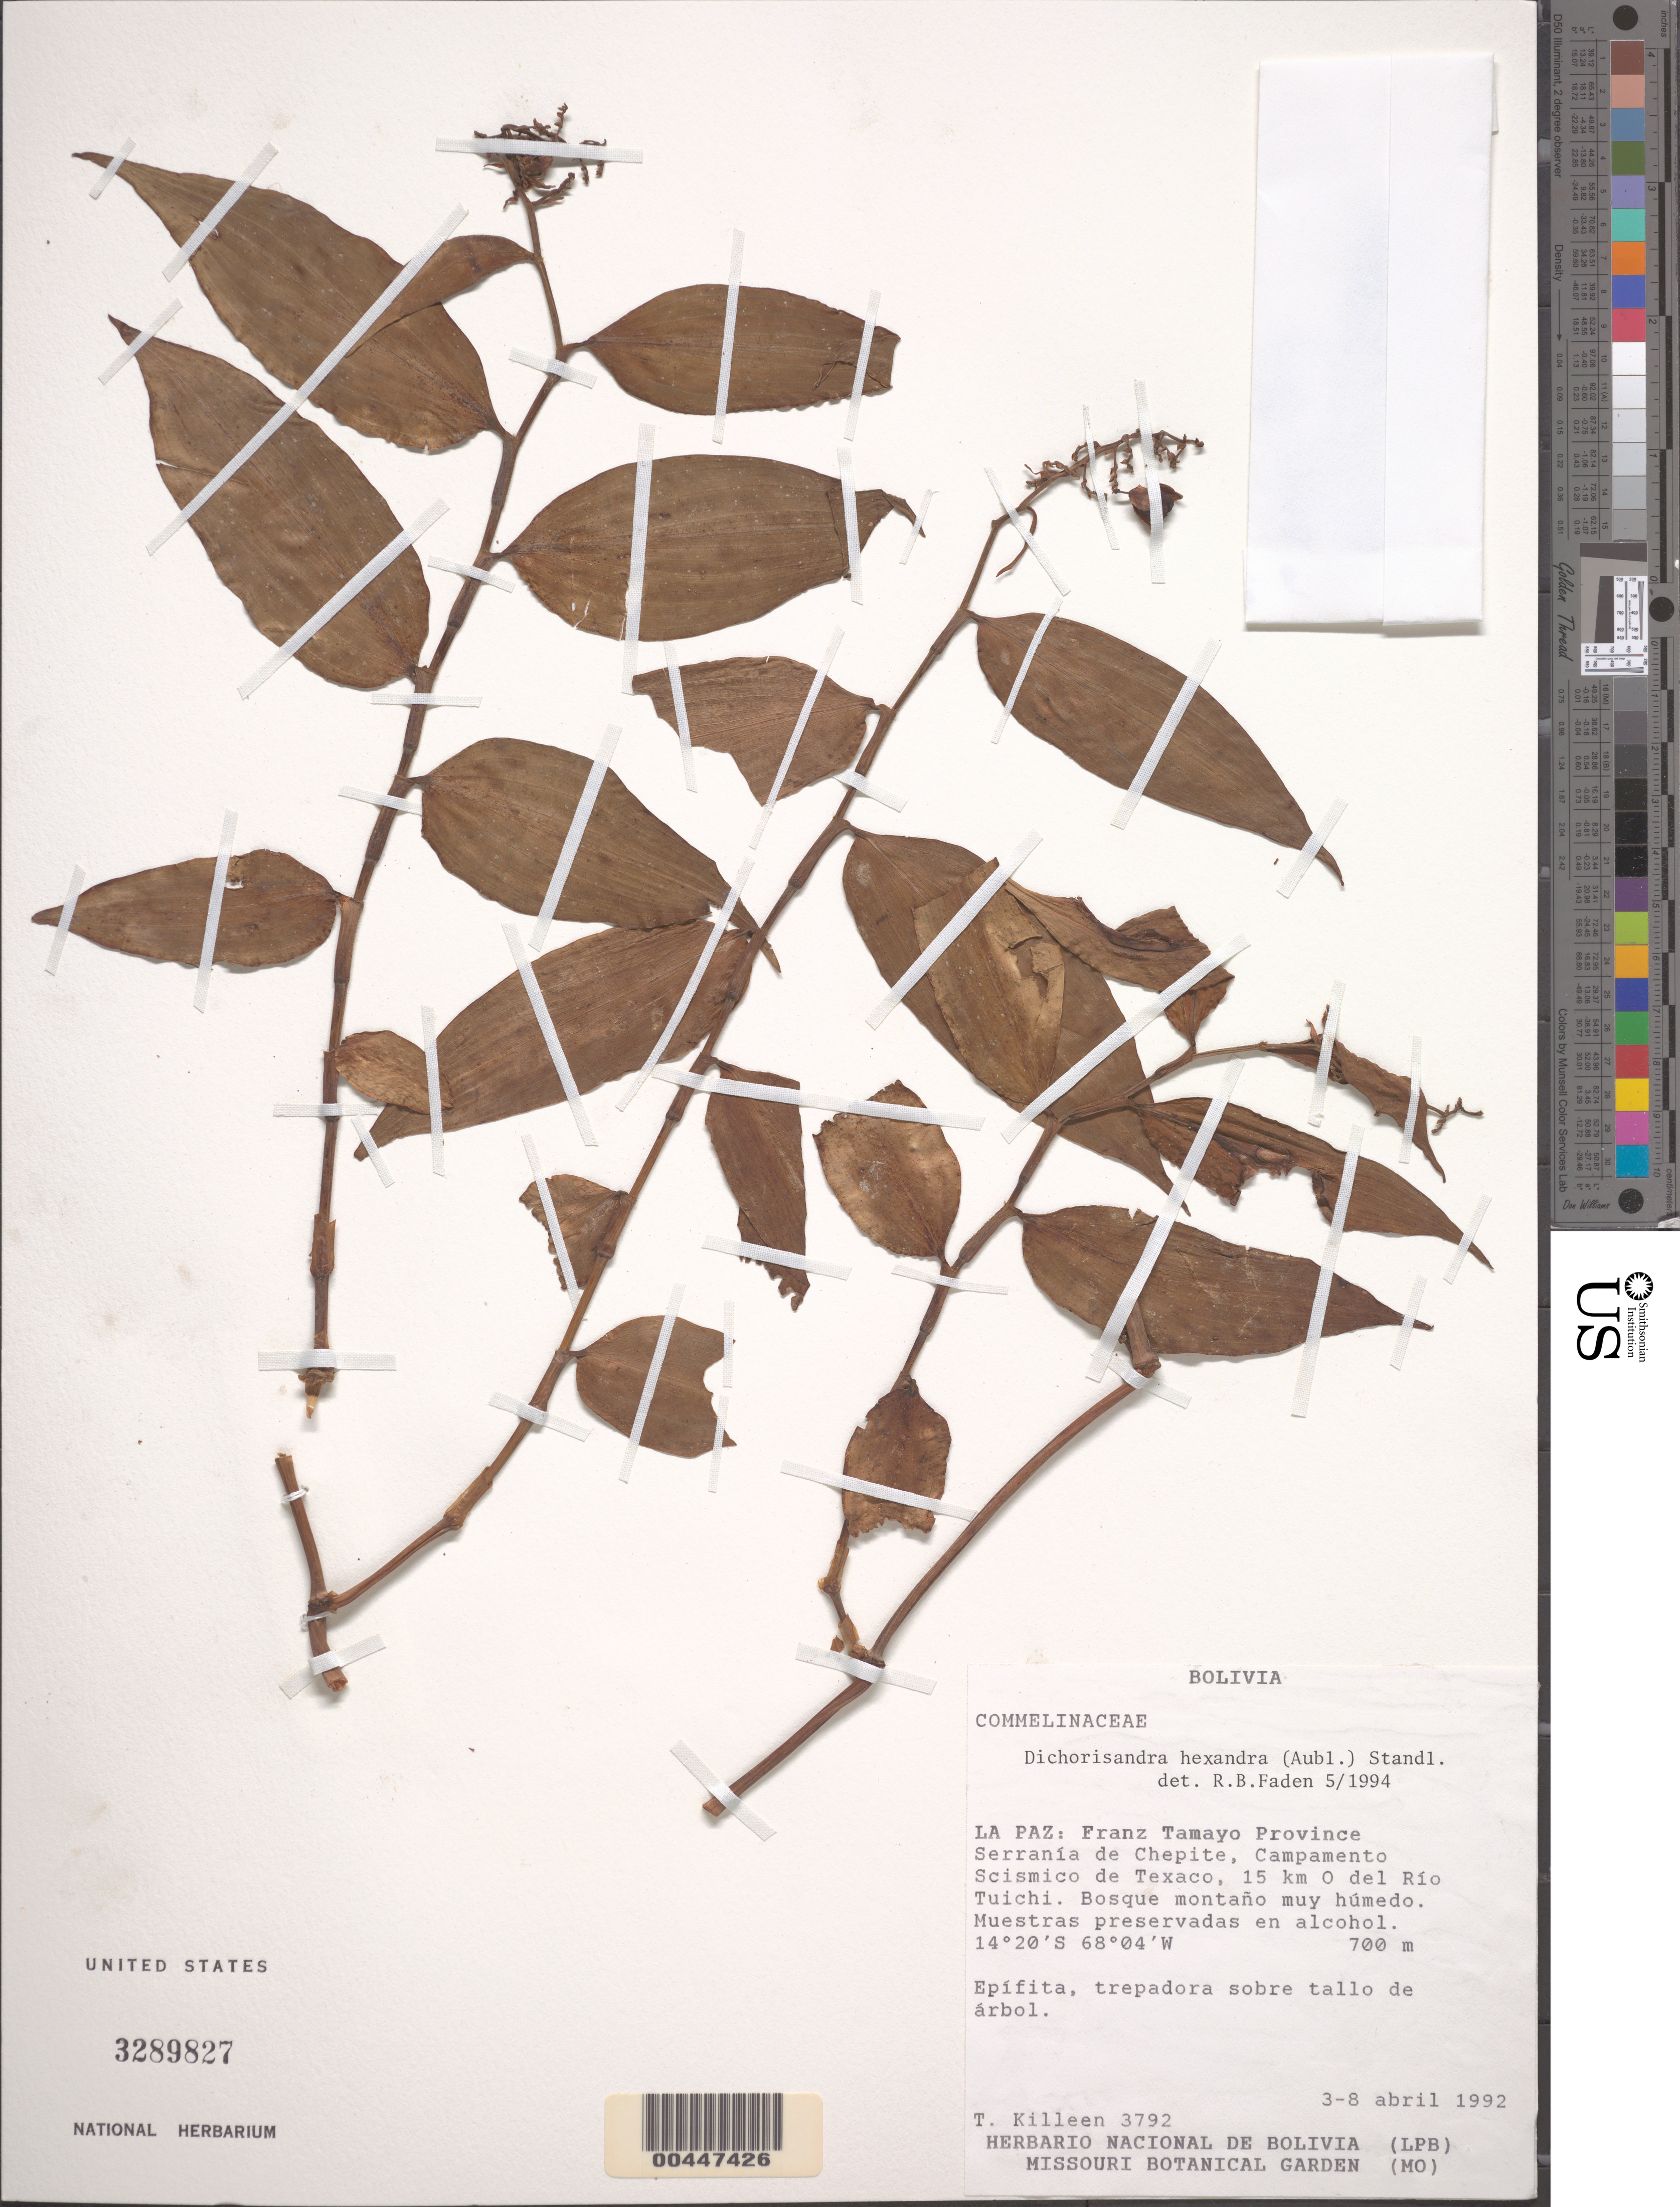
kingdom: Plantae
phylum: Tracheophyta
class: Liliopsida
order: Commelinales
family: Commelinaceae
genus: Dichorisandra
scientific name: Dichorisandra hexandra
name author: (Aubl.) Standl.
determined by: Faden, Robert B., (US), Smithsonian Institution - National Museum of Natural History (UNITED STATES)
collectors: T. Killeen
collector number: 3792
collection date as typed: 03 Apr 1992 to 08 Apr 1992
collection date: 1992-04-03/1992-04-08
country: Bolivia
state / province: La Paz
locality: Franz Tamayo, Serrania de Chepite, Texaco, W of del Rio Tuichi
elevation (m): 700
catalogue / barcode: US 3289827